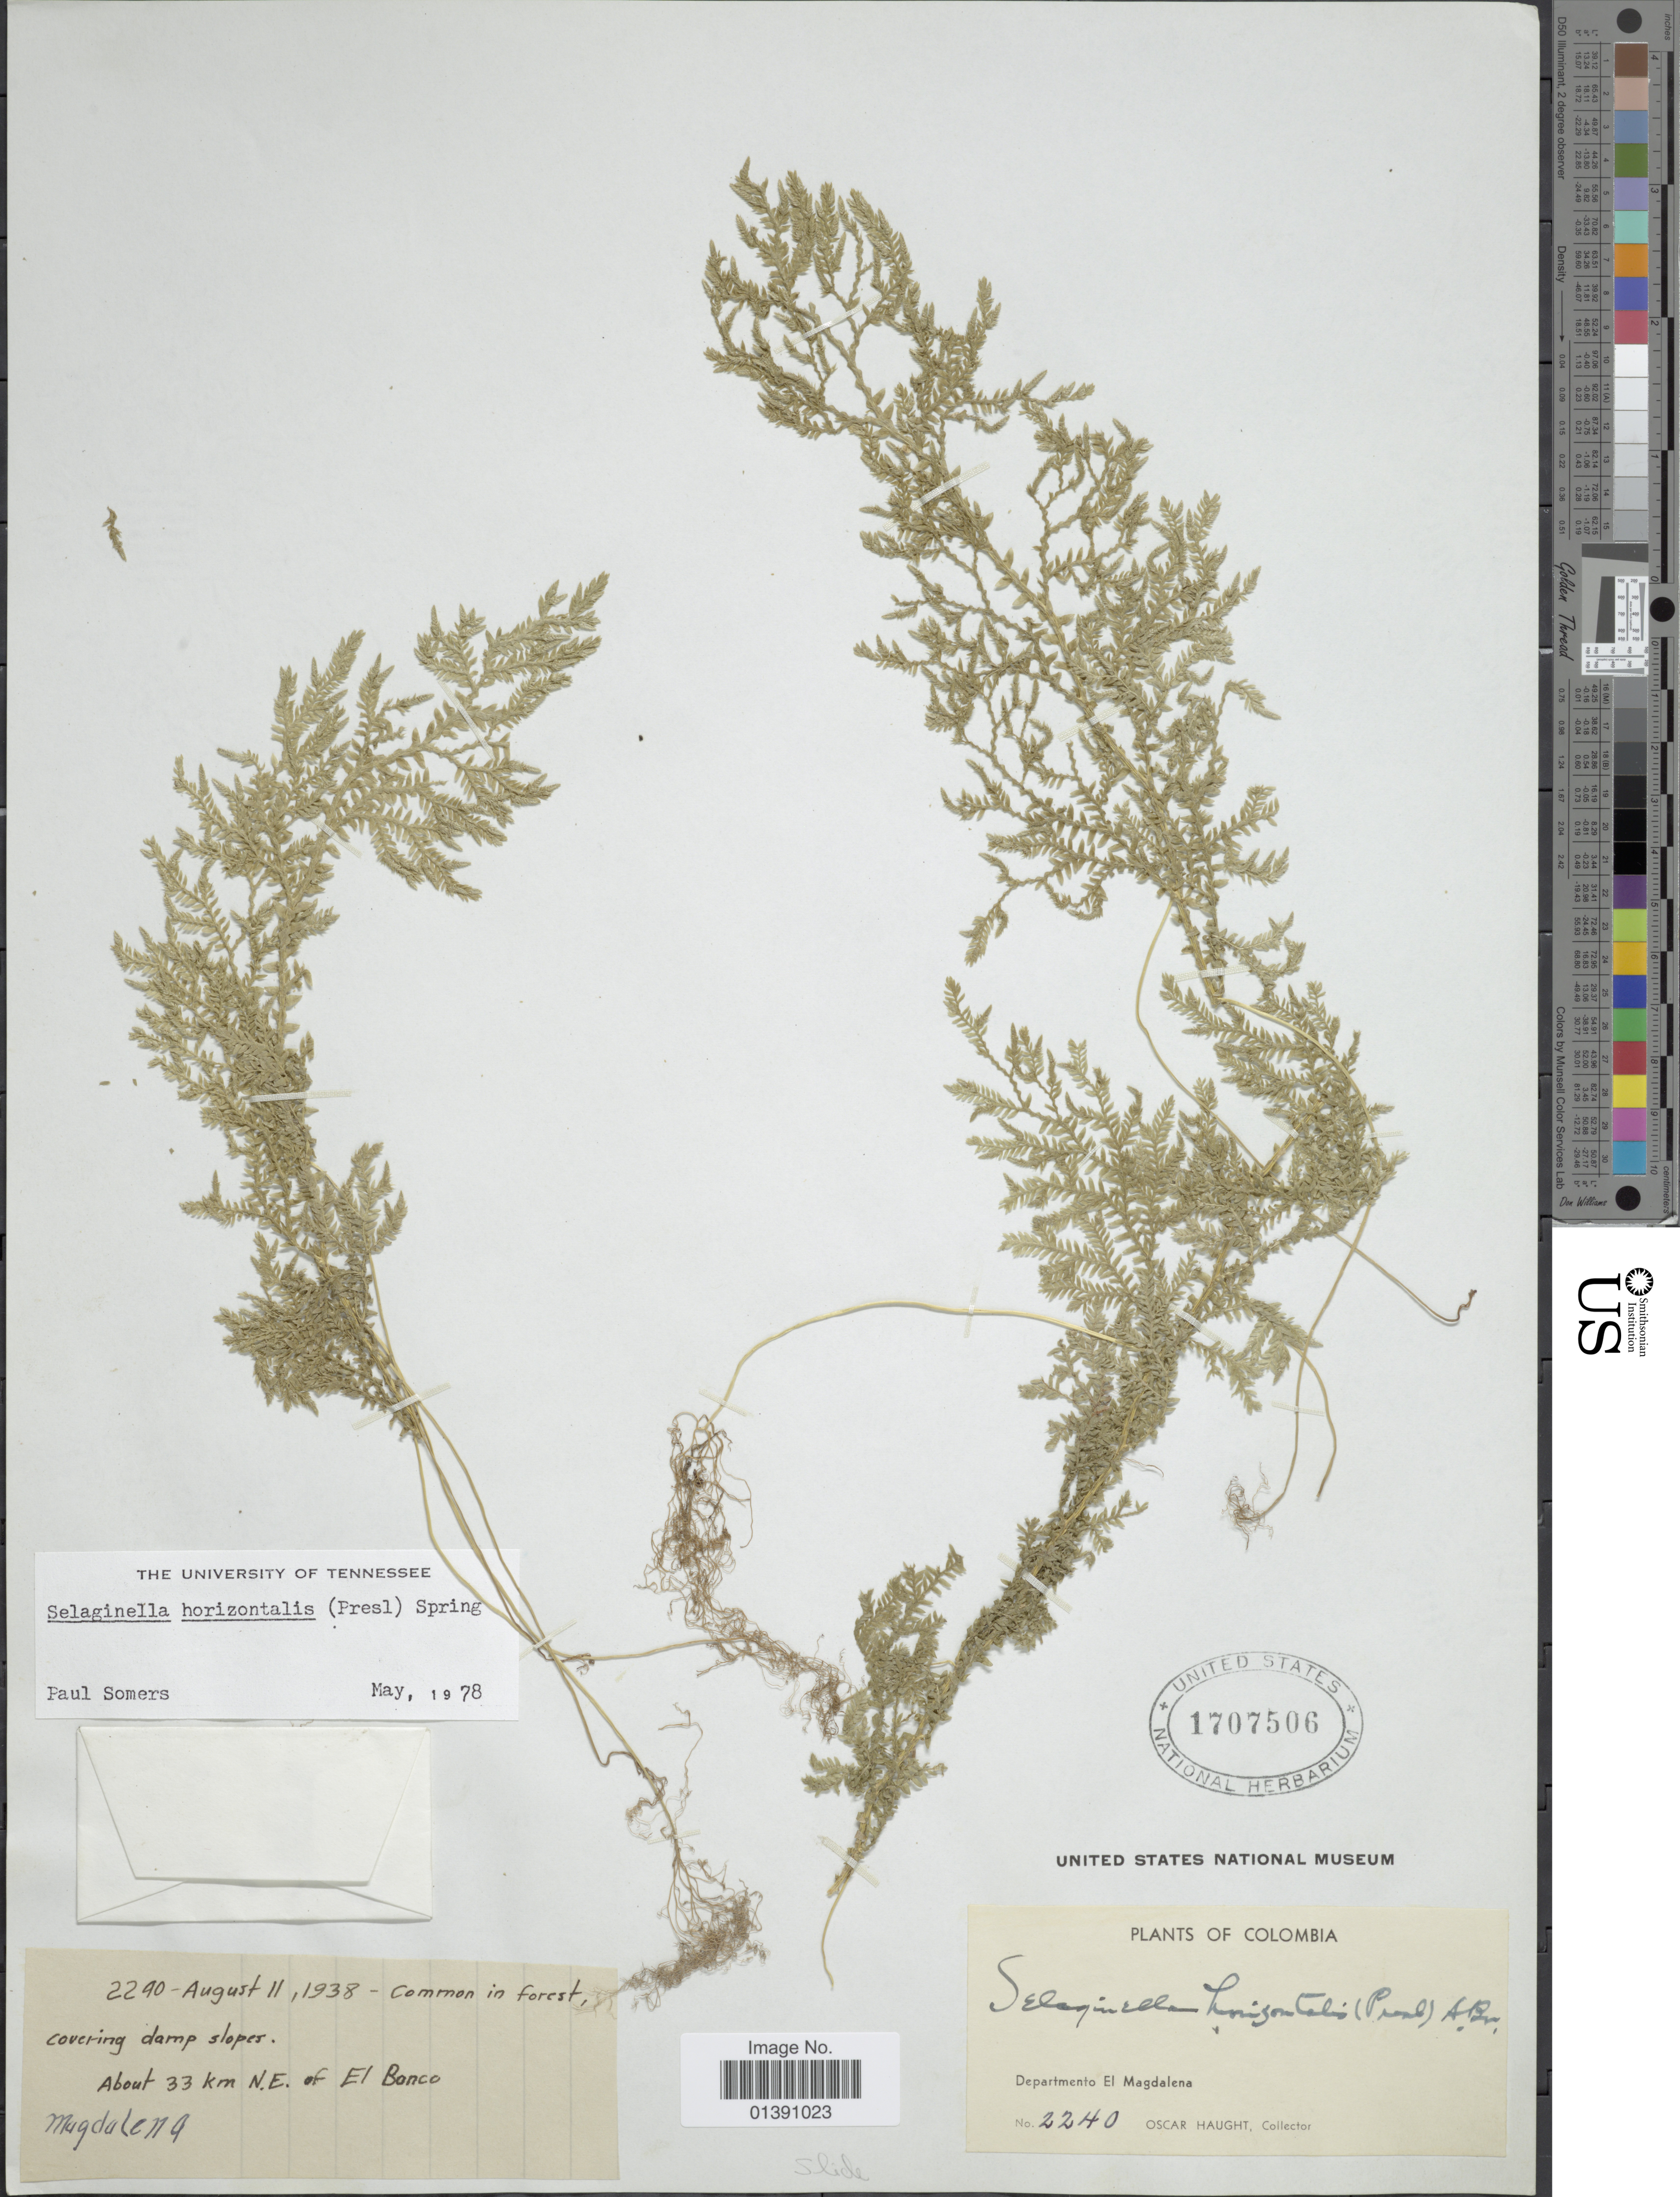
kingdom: Plantae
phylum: Tracheophyta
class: Lycopodiopsida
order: Selaginellales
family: Selaginellaceae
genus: Selaginella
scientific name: Selaginella horizontalis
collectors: O. L. Haught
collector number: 2240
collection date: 1938-08-11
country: Colombia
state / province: Magdalena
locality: About 33 km N.E. of El Bonco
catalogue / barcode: US 1707506